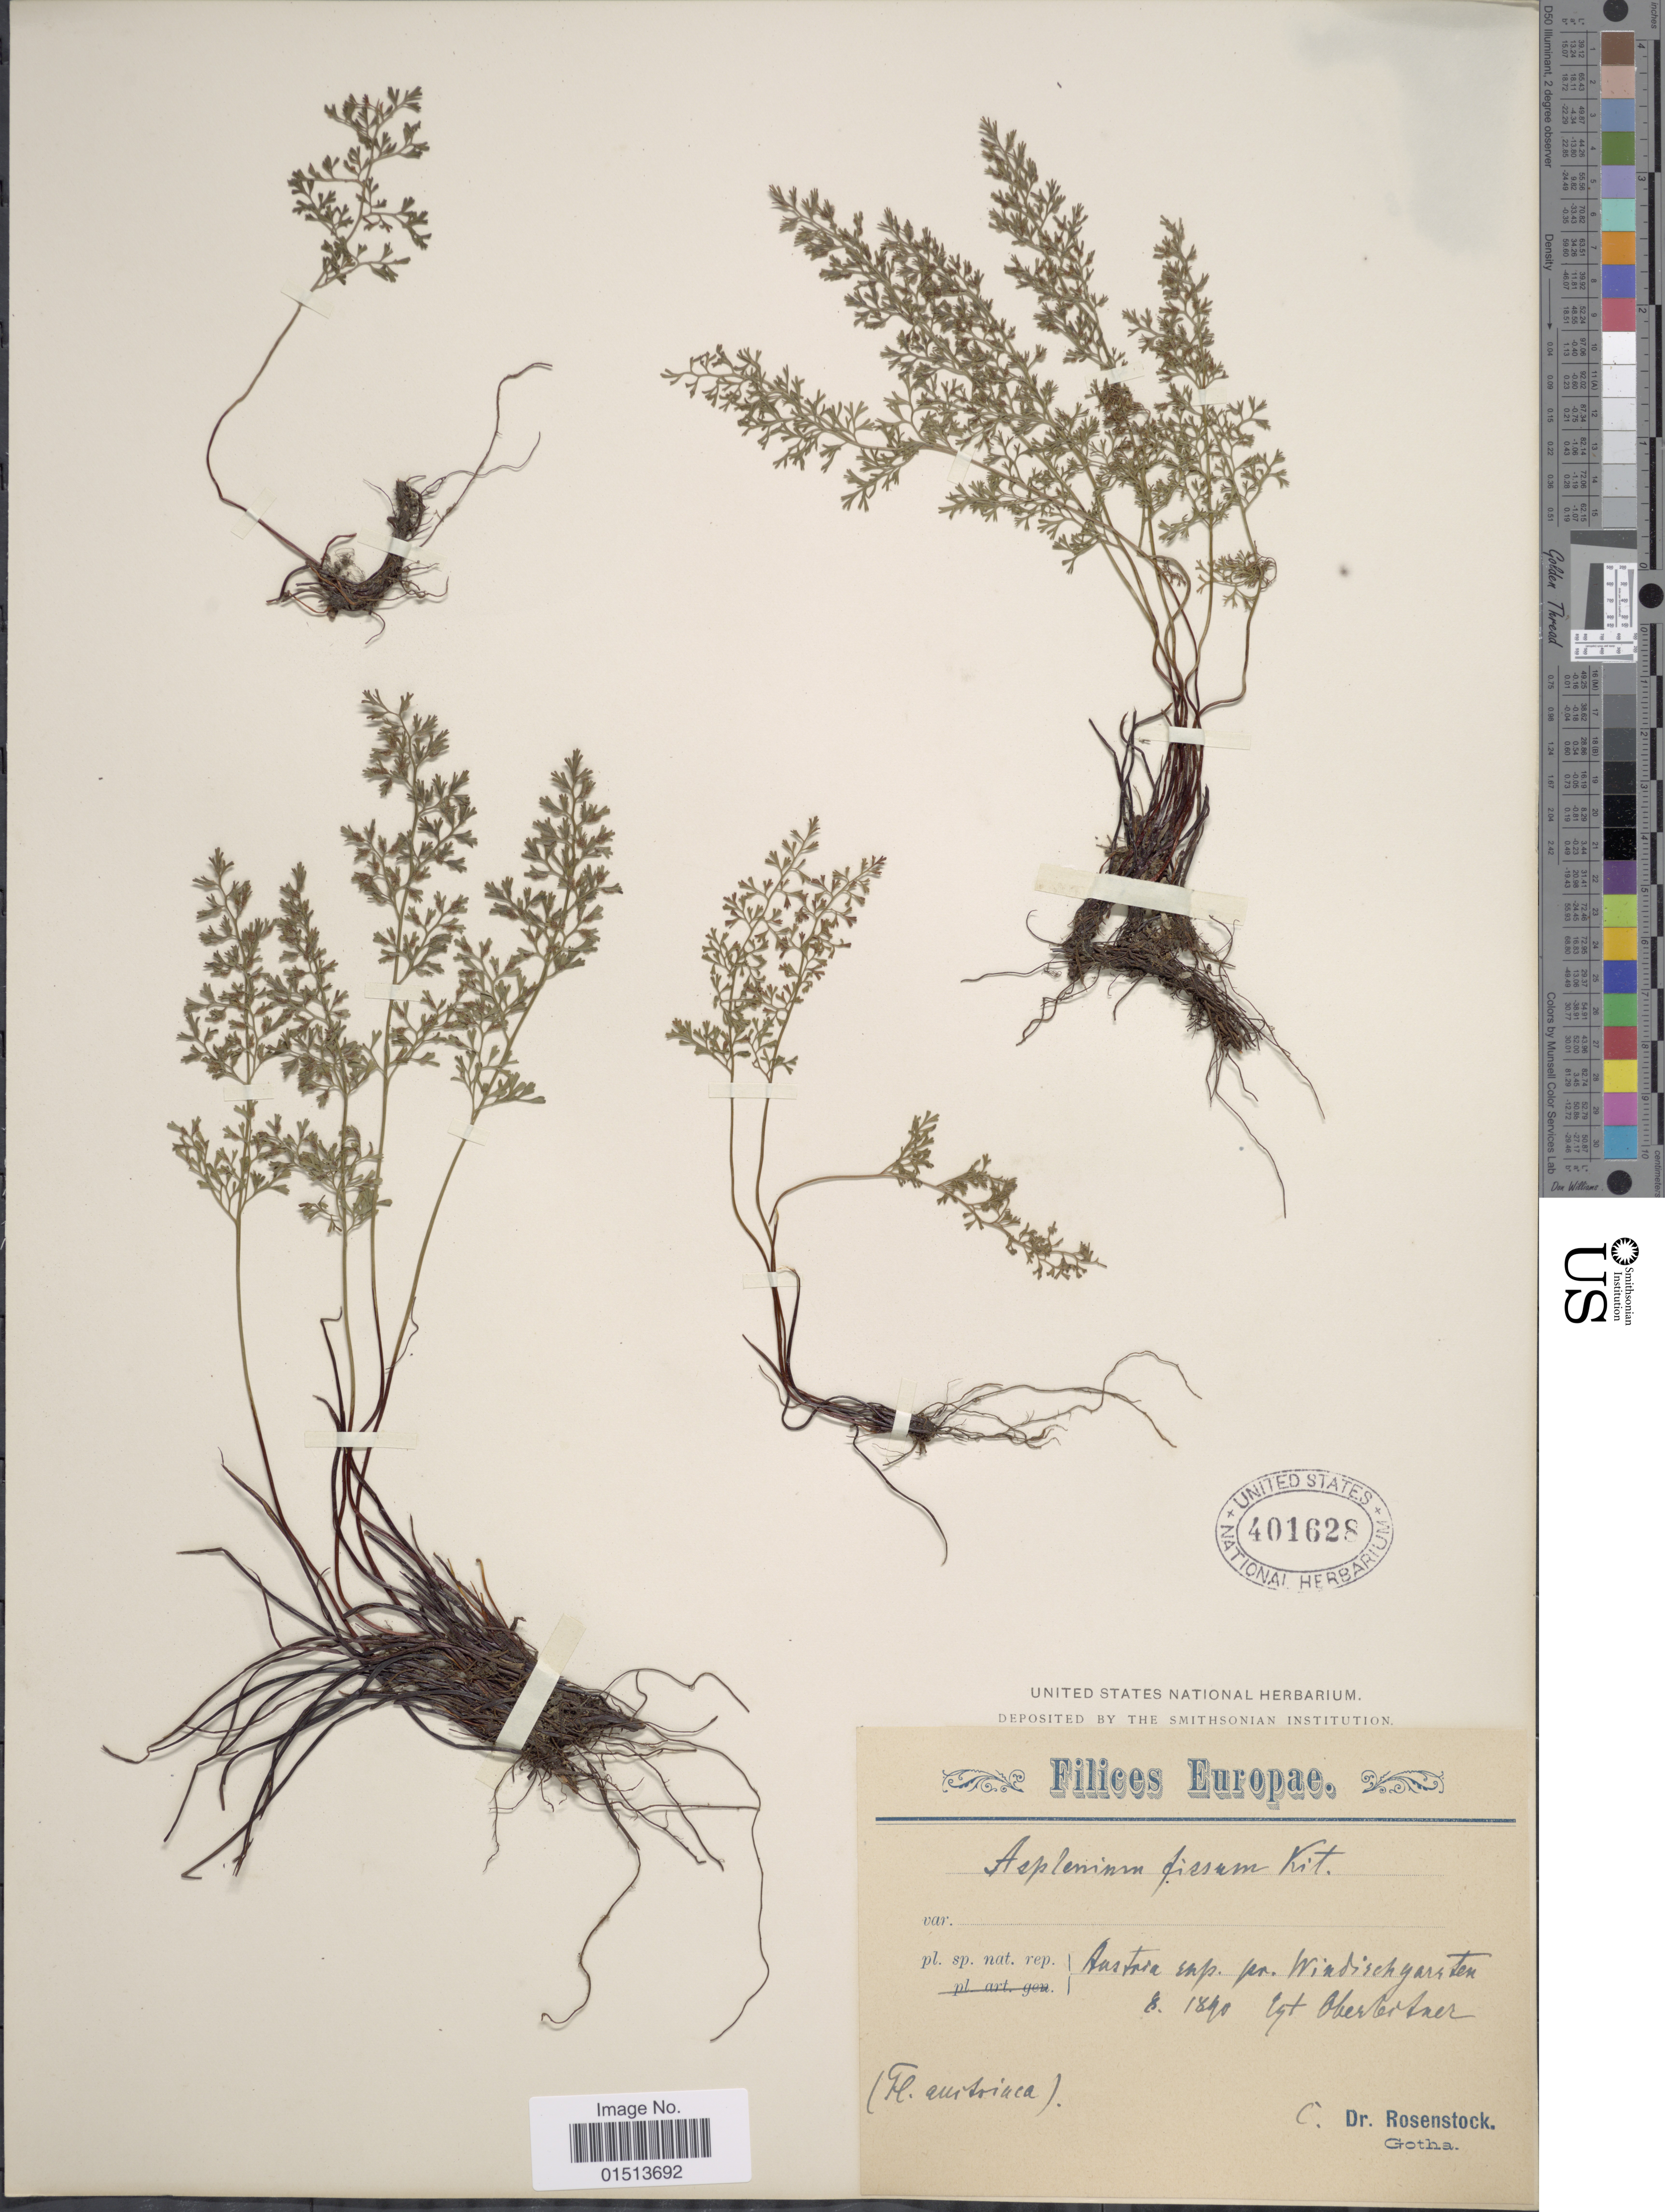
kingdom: Plantae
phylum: Tracheophyta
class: Polypodiopsida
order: Polypodiales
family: Aspleniaceae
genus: Asplenium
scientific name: Asplenium fissum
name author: Willd.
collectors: Oberleitner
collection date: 1890-08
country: Austria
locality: Gotha, Austria exp. pr. Wirdischgarsten. [interpreted]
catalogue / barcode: US 401628